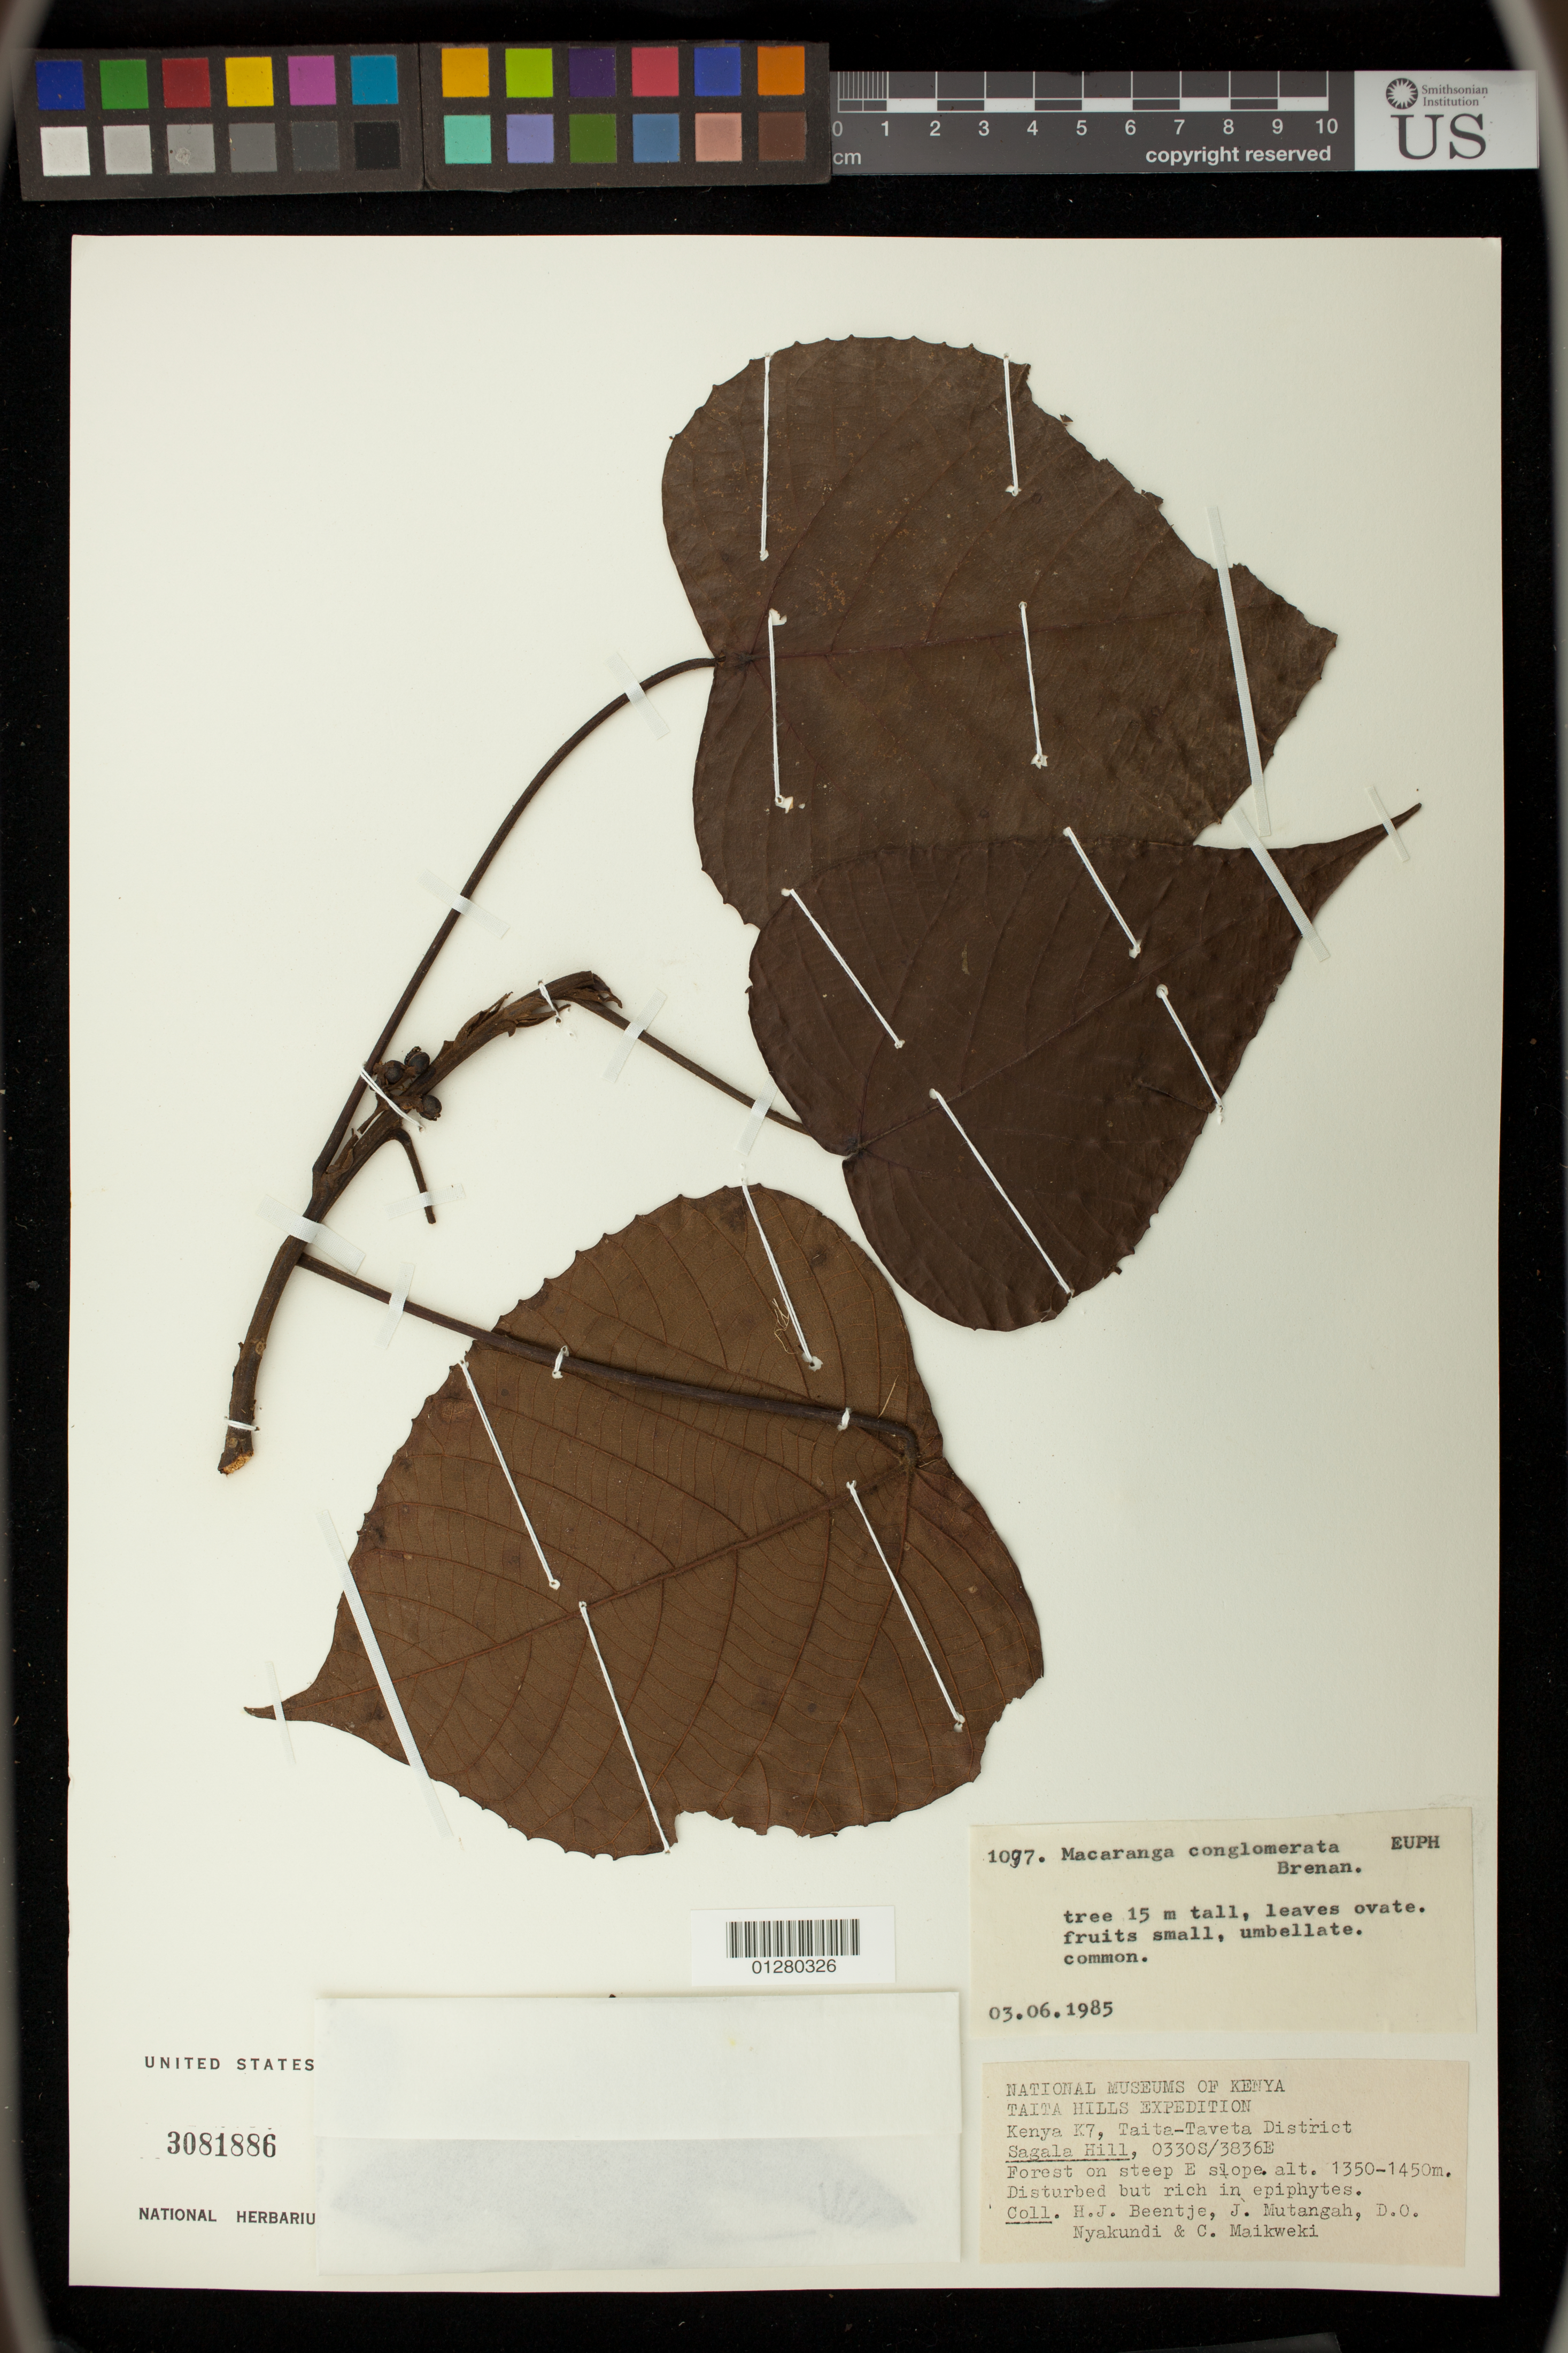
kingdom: Plantae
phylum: Tracheophyta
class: Magnoliopsida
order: Malpighiales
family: Euphorbiaceae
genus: Macaranga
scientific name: Macaranga conglomerata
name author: Brenan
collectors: H. J. Beentje, J. Mutangah, D. Nyakundi & C. Maikweki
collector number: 1097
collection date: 1985-06-03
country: Kenya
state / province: Taita Taveta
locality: Sagala Hill, East slope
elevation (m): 1350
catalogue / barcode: US 3081886